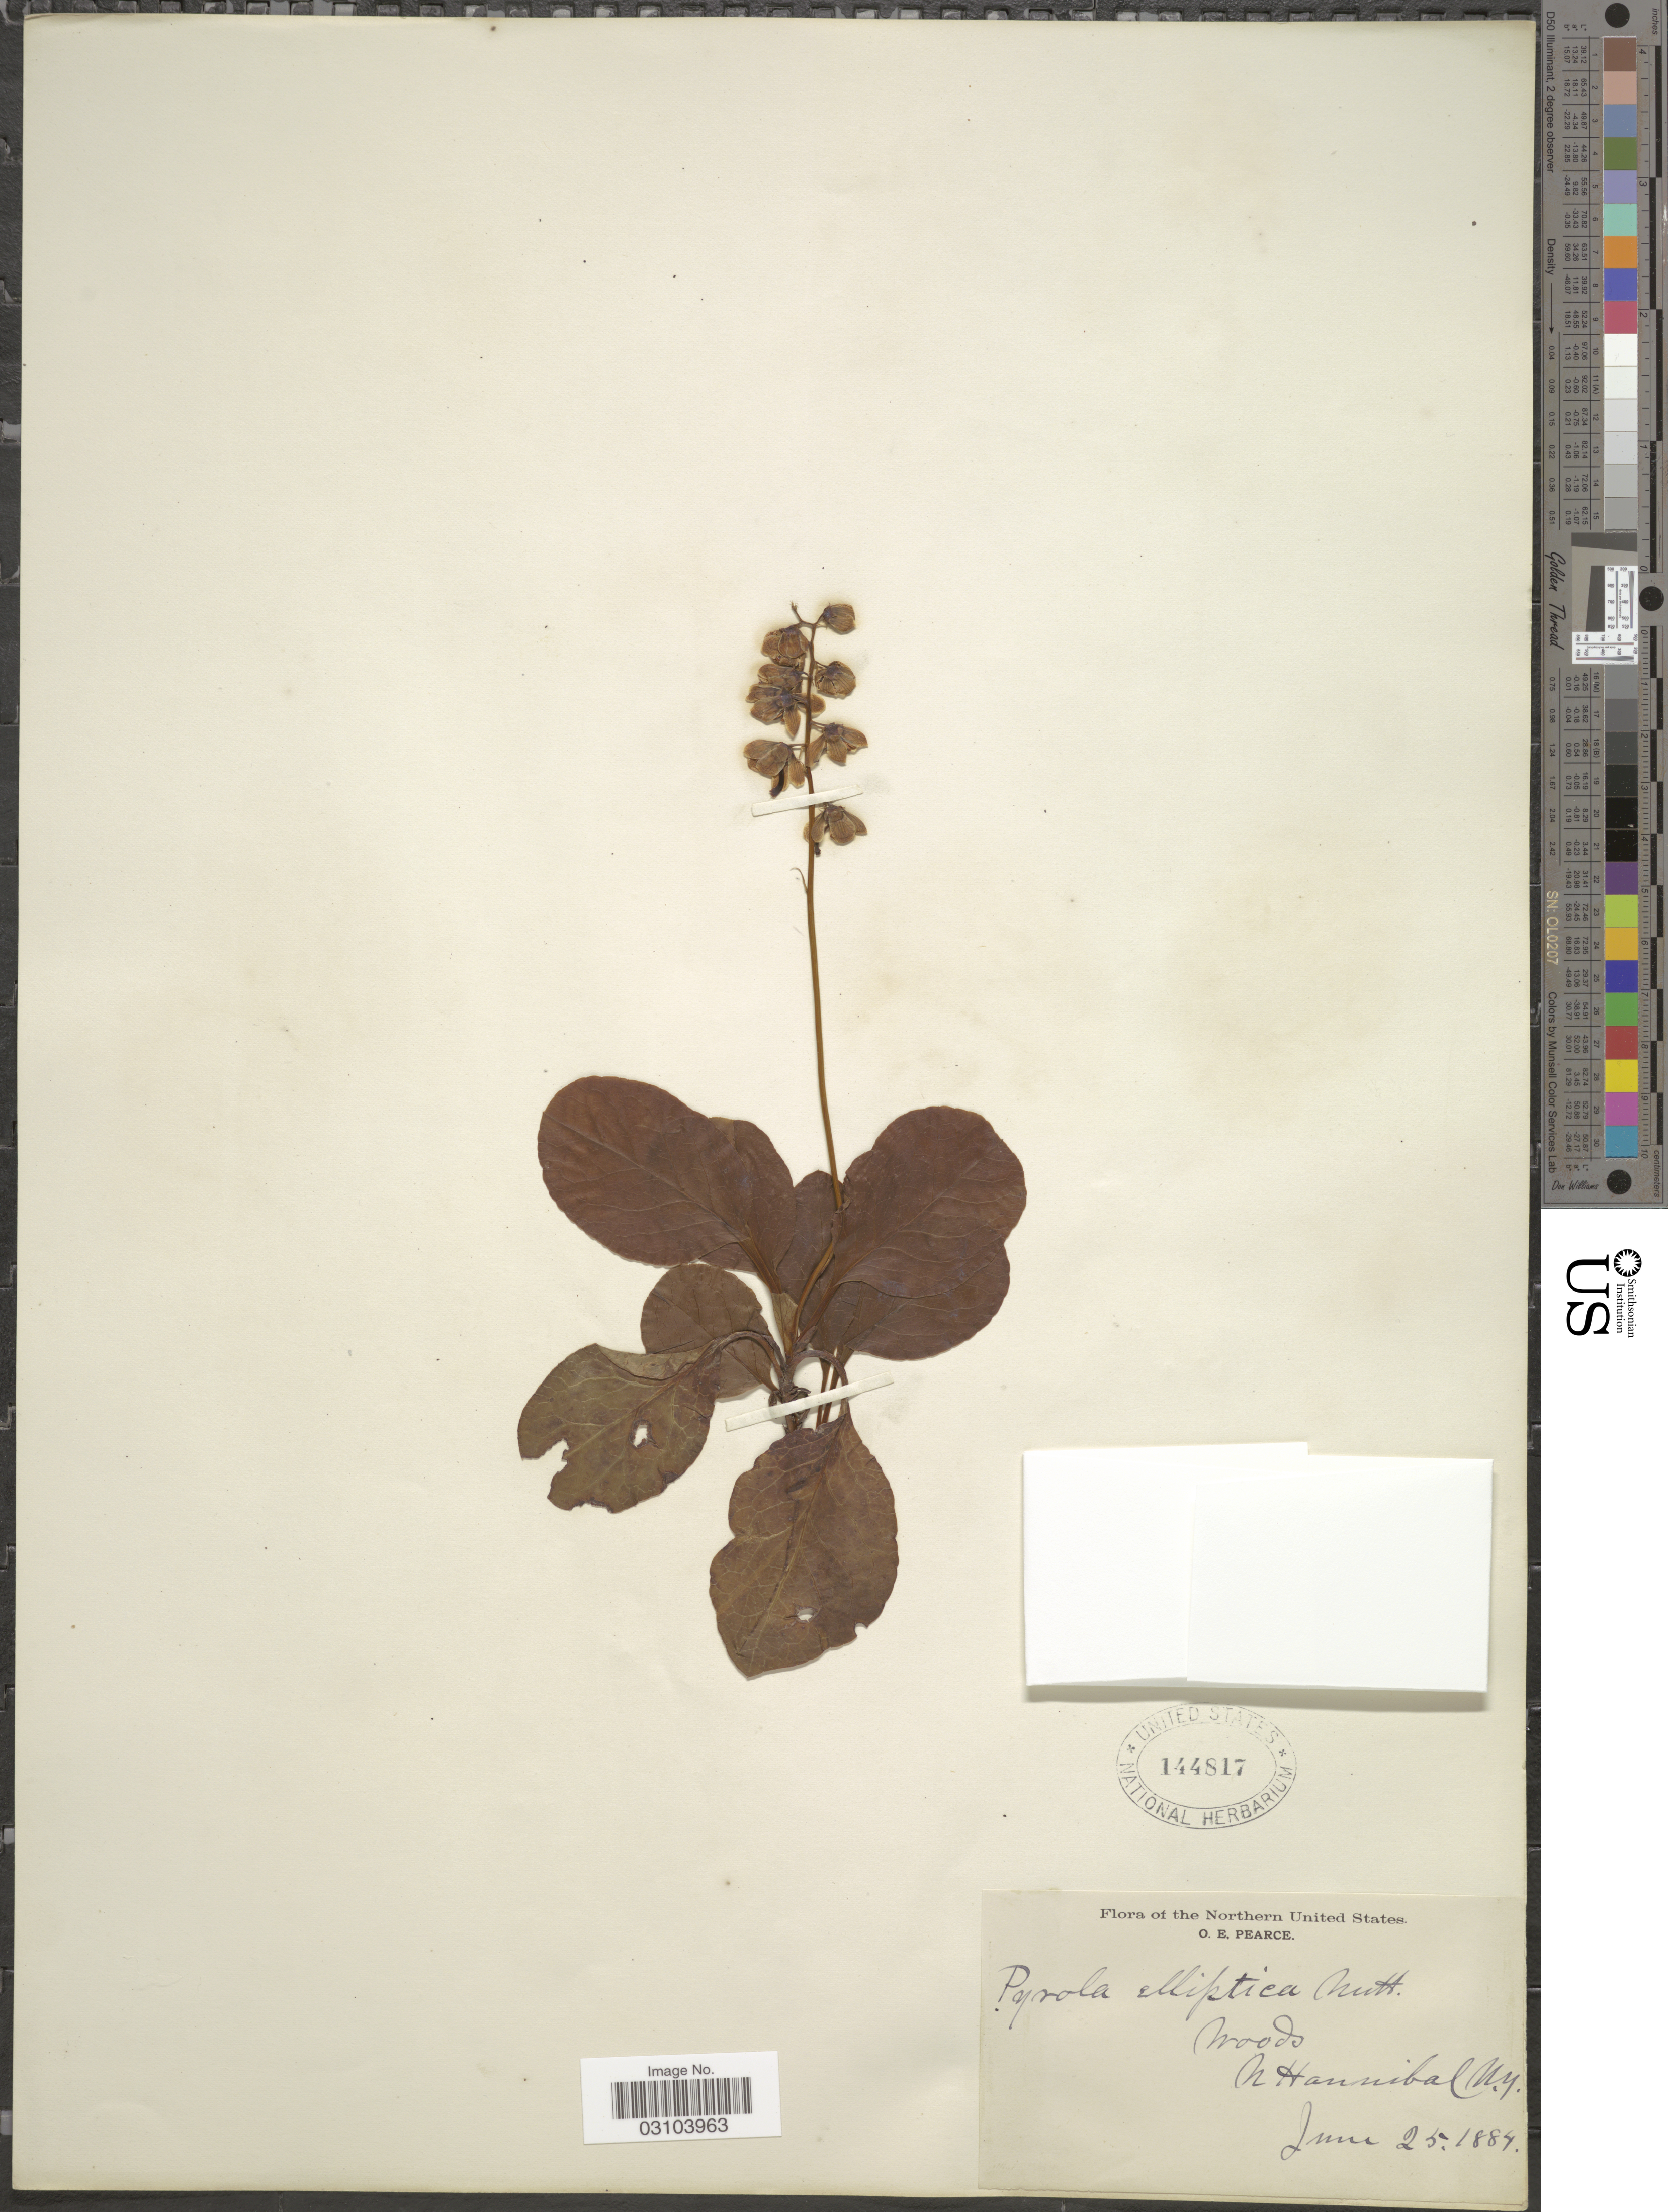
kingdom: Plantae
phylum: Tracheophyta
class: Magnoliopsida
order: Ericales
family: Ericaceae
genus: Pyrola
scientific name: Pyrola elliptica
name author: Nutt.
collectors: O. E. Pearce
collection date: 1884-06-25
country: United States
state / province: New York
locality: The Northern United States. N Hannibal (N. Y.).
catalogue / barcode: US 144817